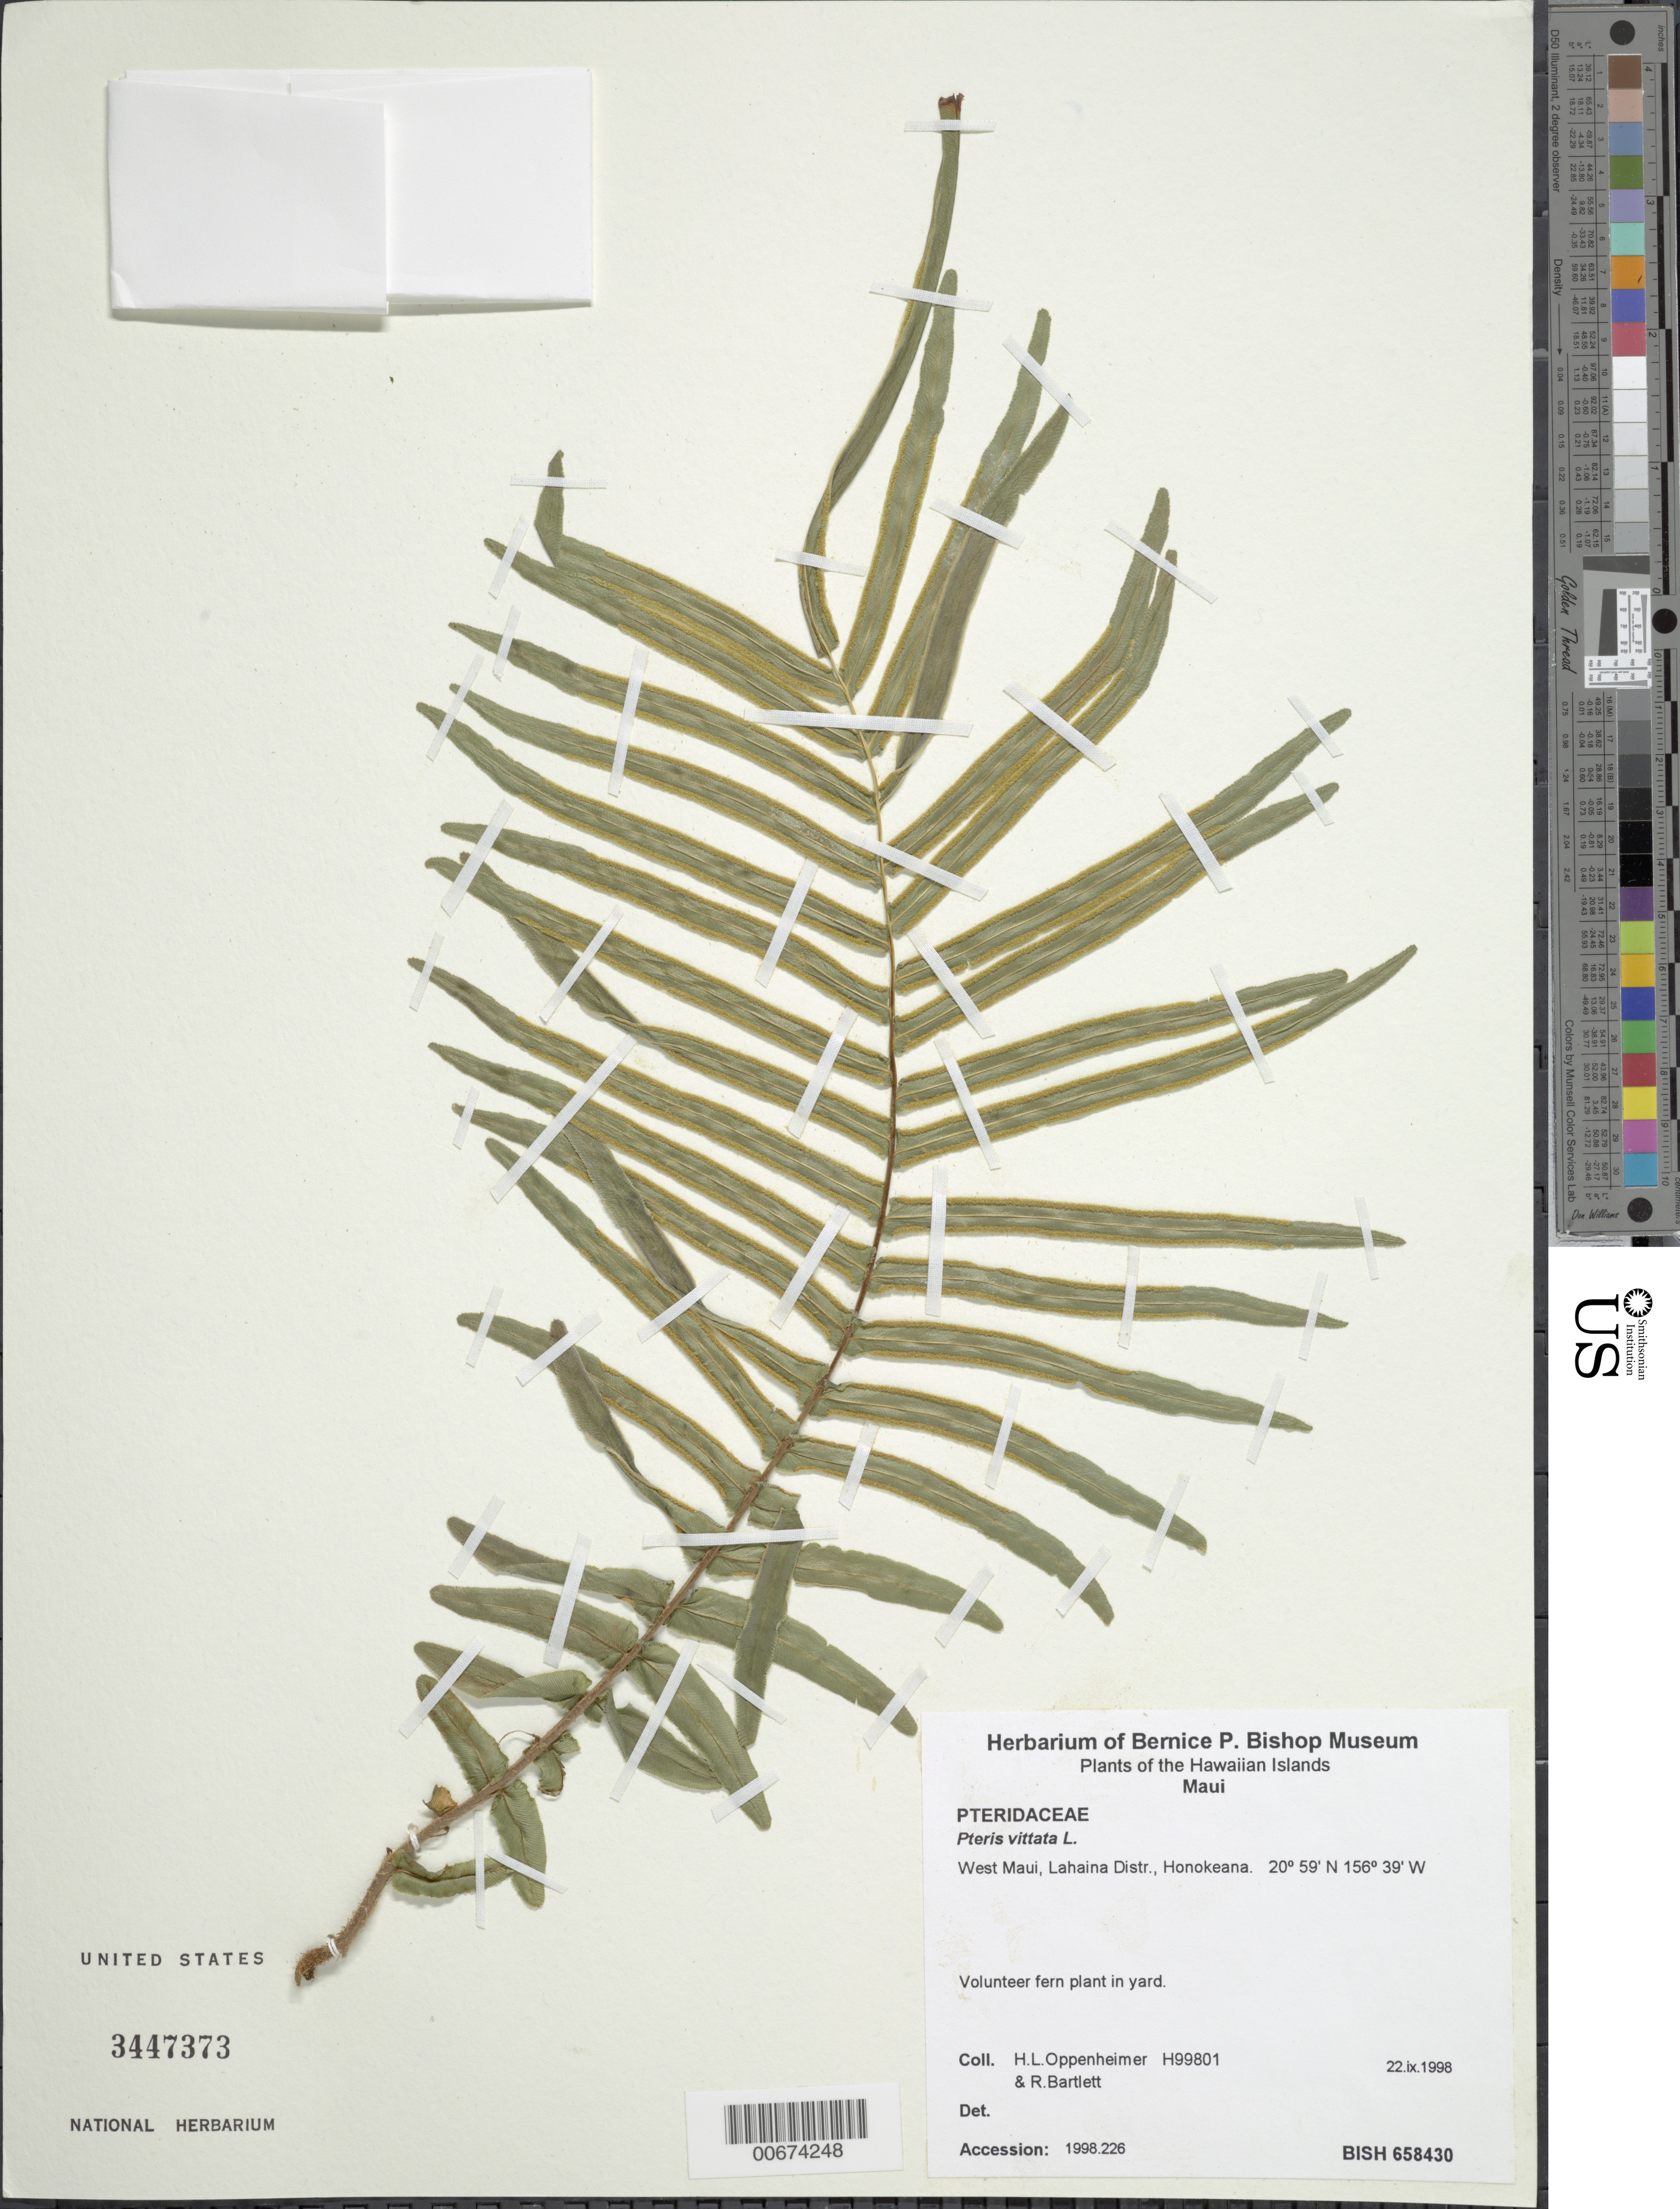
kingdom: Plantae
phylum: Tracheophyta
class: Polypodiopsida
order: Polypodiales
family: Pteridaceae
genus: Pteris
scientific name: Pteris vittata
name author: L.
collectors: H. L. Oppenheimer & Bartlett, --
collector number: H99801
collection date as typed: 22 Sep 1998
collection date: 1998-09-22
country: United States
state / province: Hawaii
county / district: Maui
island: Maui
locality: W Maui, Lahaina Distr., Honokeana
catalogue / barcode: US 3447373